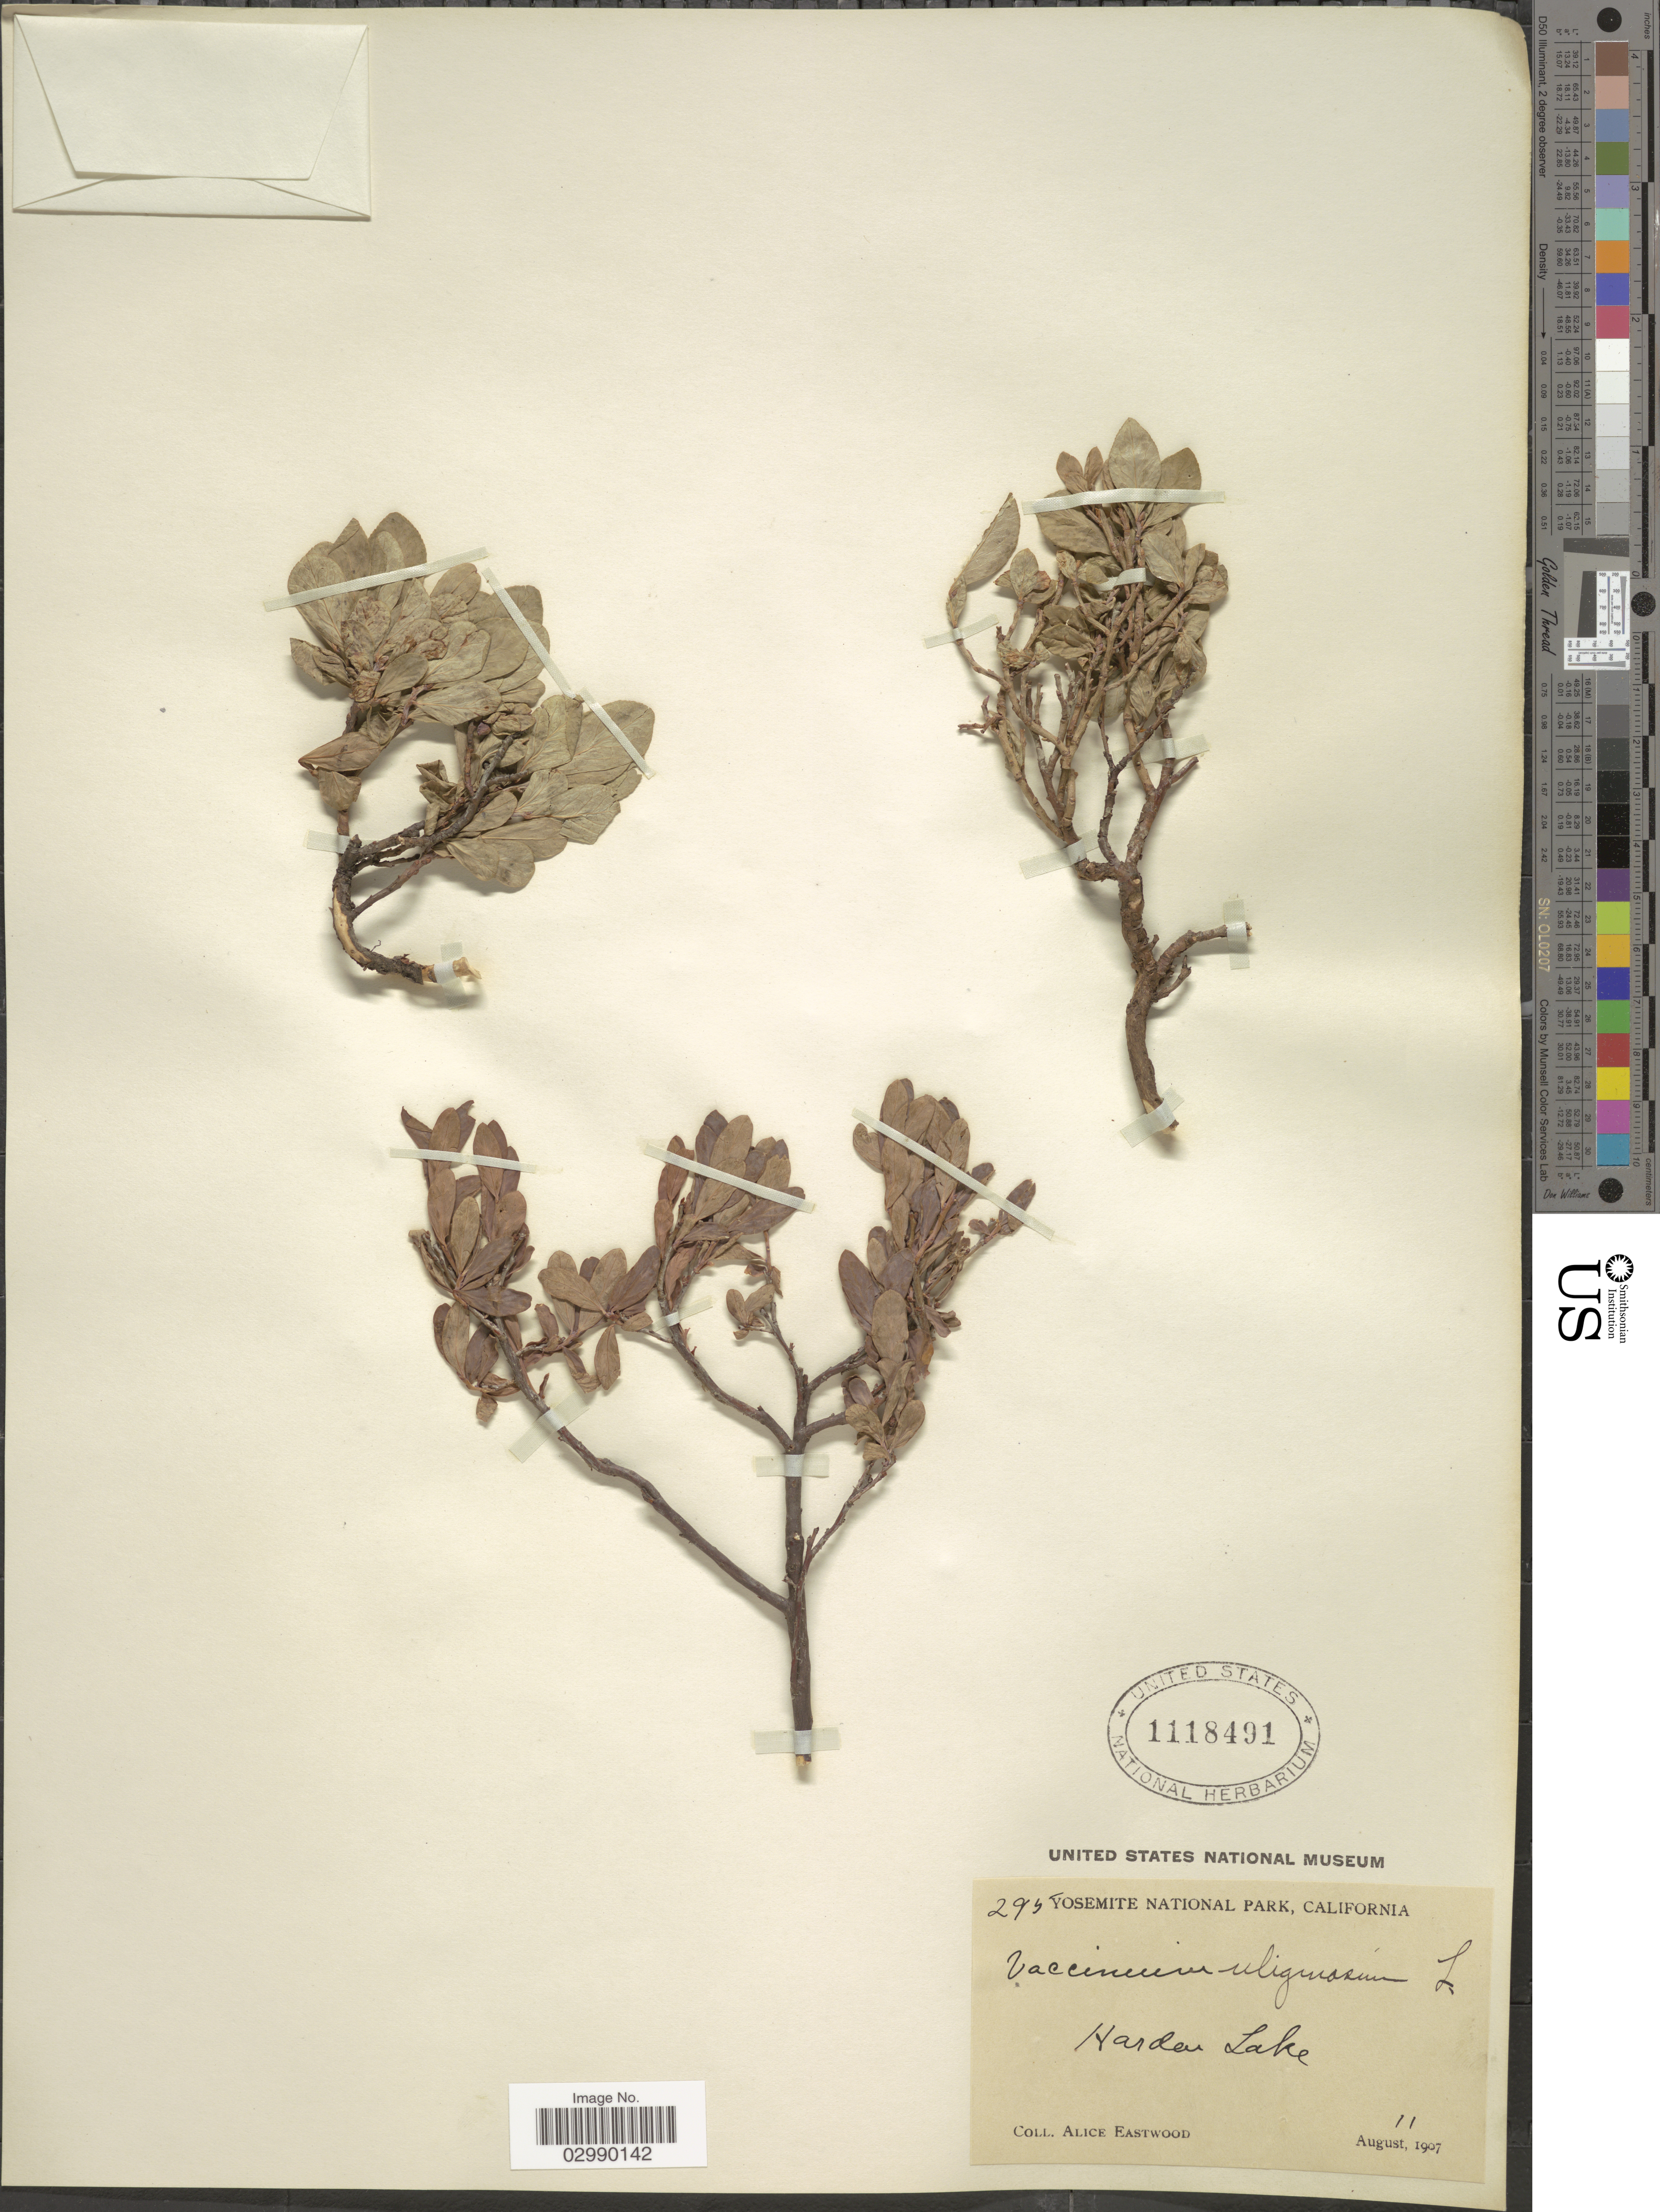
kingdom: Plantae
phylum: Tracheophyta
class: Magnoliopsida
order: Ericales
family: Ericaceae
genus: Vaccinium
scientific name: Vaccinium uliginosum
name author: L.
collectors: A. Eastwood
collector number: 294*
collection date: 1907-08-11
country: United States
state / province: California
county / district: Mariposa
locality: Yosemite National Park, Harden Lake.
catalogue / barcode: US 1118491